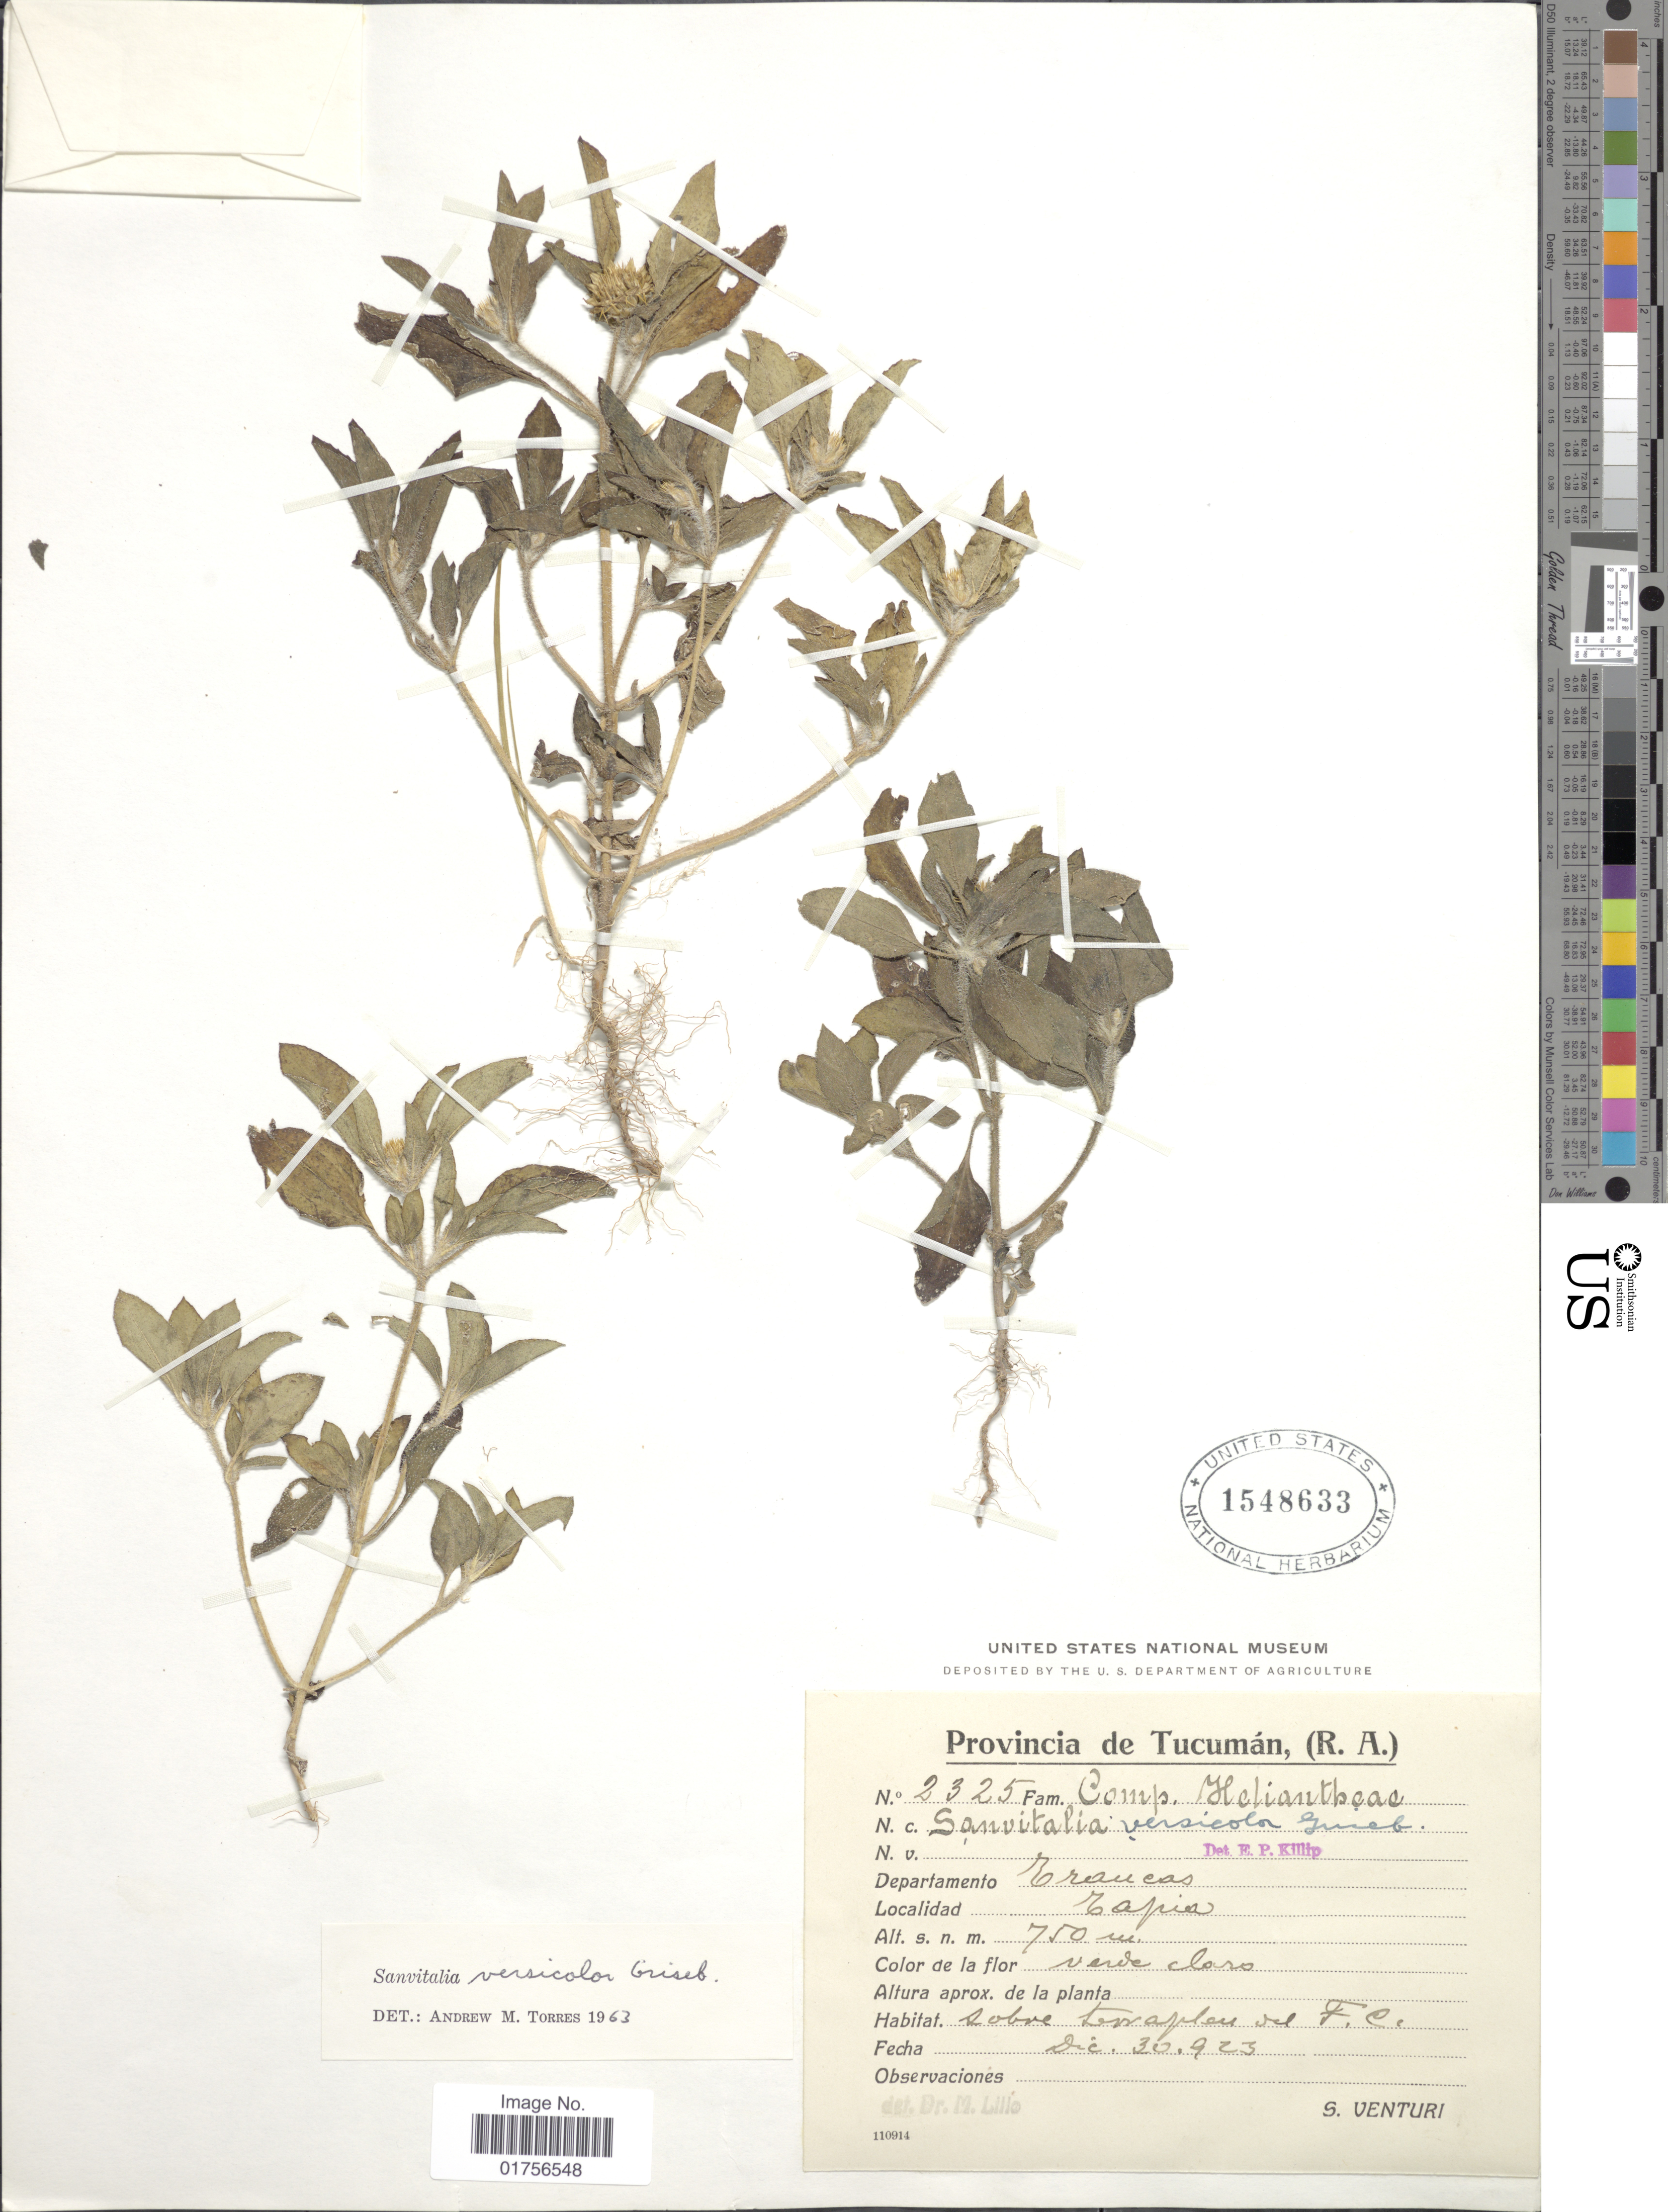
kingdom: Plantae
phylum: Tracheophyta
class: Magnoliopsida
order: Asterales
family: Asteraceae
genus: Sanvitalia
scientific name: Sanvitalia versicolor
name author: Griseb.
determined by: Skibicki, Samuel V.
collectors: S. Venturi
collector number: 2325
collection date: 1923-12-30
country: Argentina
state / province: Tucuman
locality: Provincia de Tucuman, (R.A.), Departamento Crancas, Capia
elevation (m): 750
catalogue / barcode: US 1548633